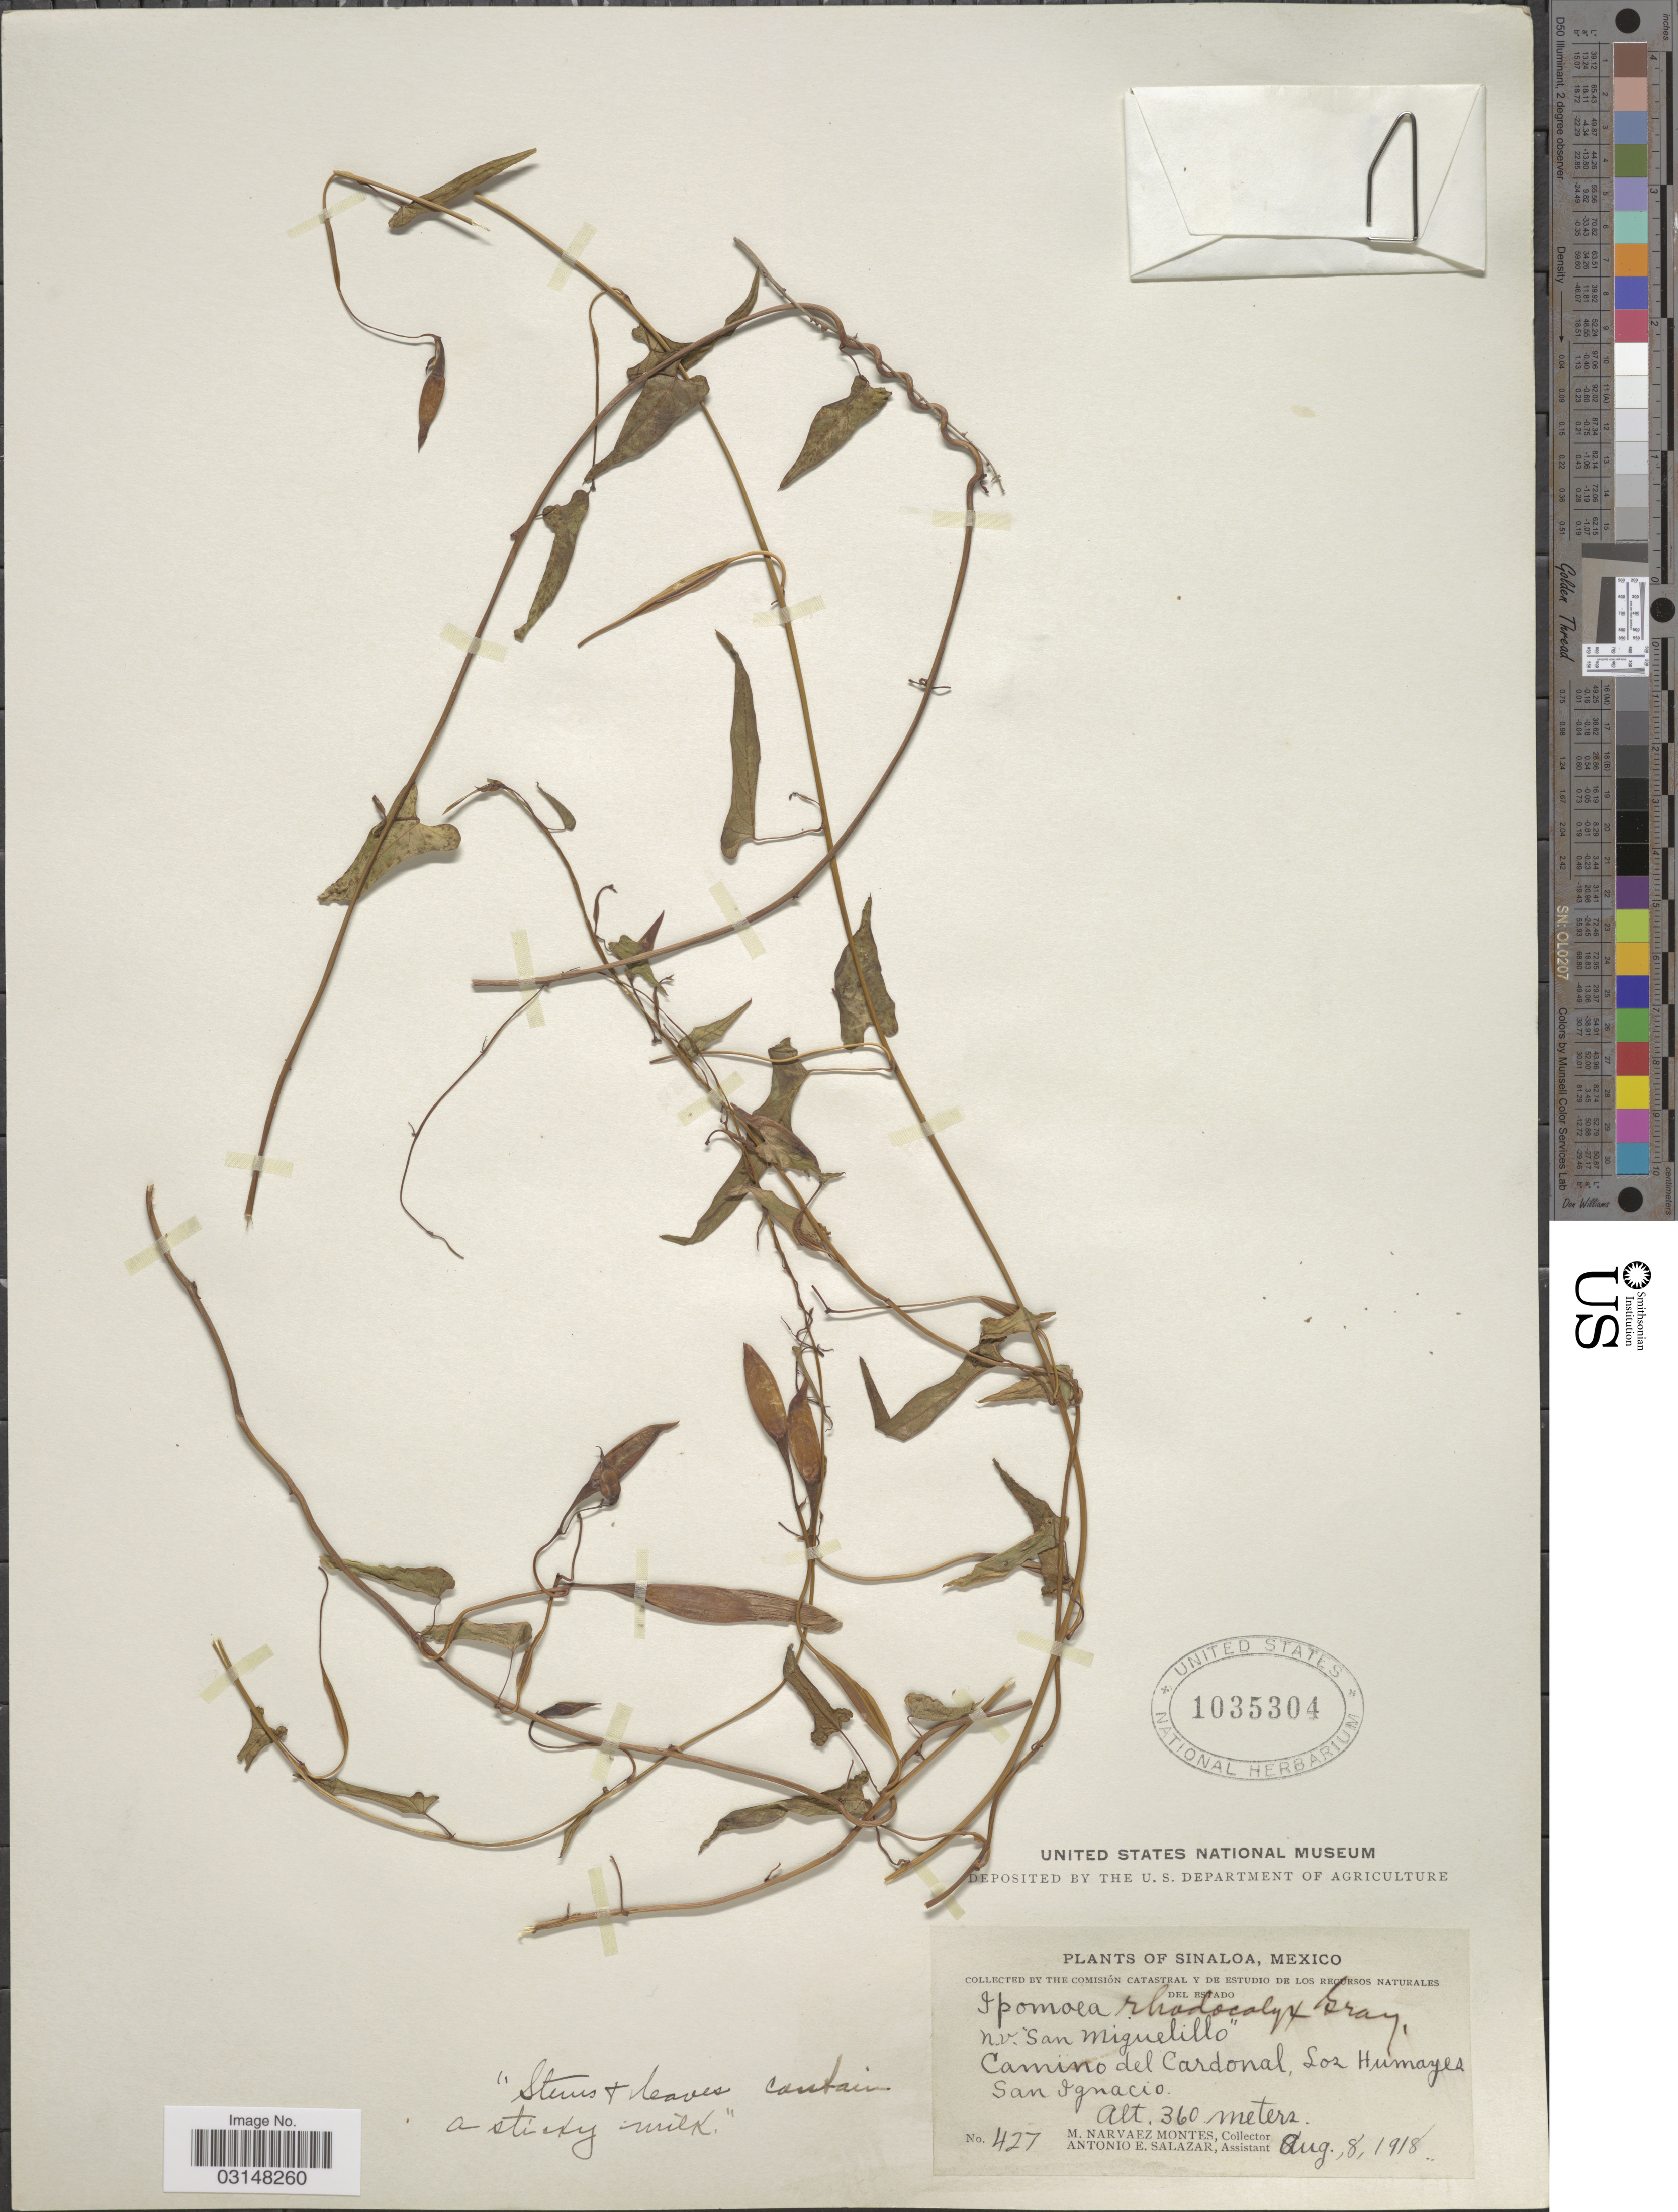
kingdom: Plantae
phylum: Tracheophyta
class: Magnoliopsida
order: Solanales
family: Convolvulaceae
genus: Operculina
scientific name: Operculina pteripes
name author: (G. Don) O'Donell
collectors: M. Narvaez-Montes & A. E. Salazar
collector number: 427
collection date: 1918-08-08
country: Mexico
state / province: Sinaloa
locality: Camino del Cardonal, Los Humayes, San Ignacio.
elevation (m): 360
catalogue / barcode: US 1035304